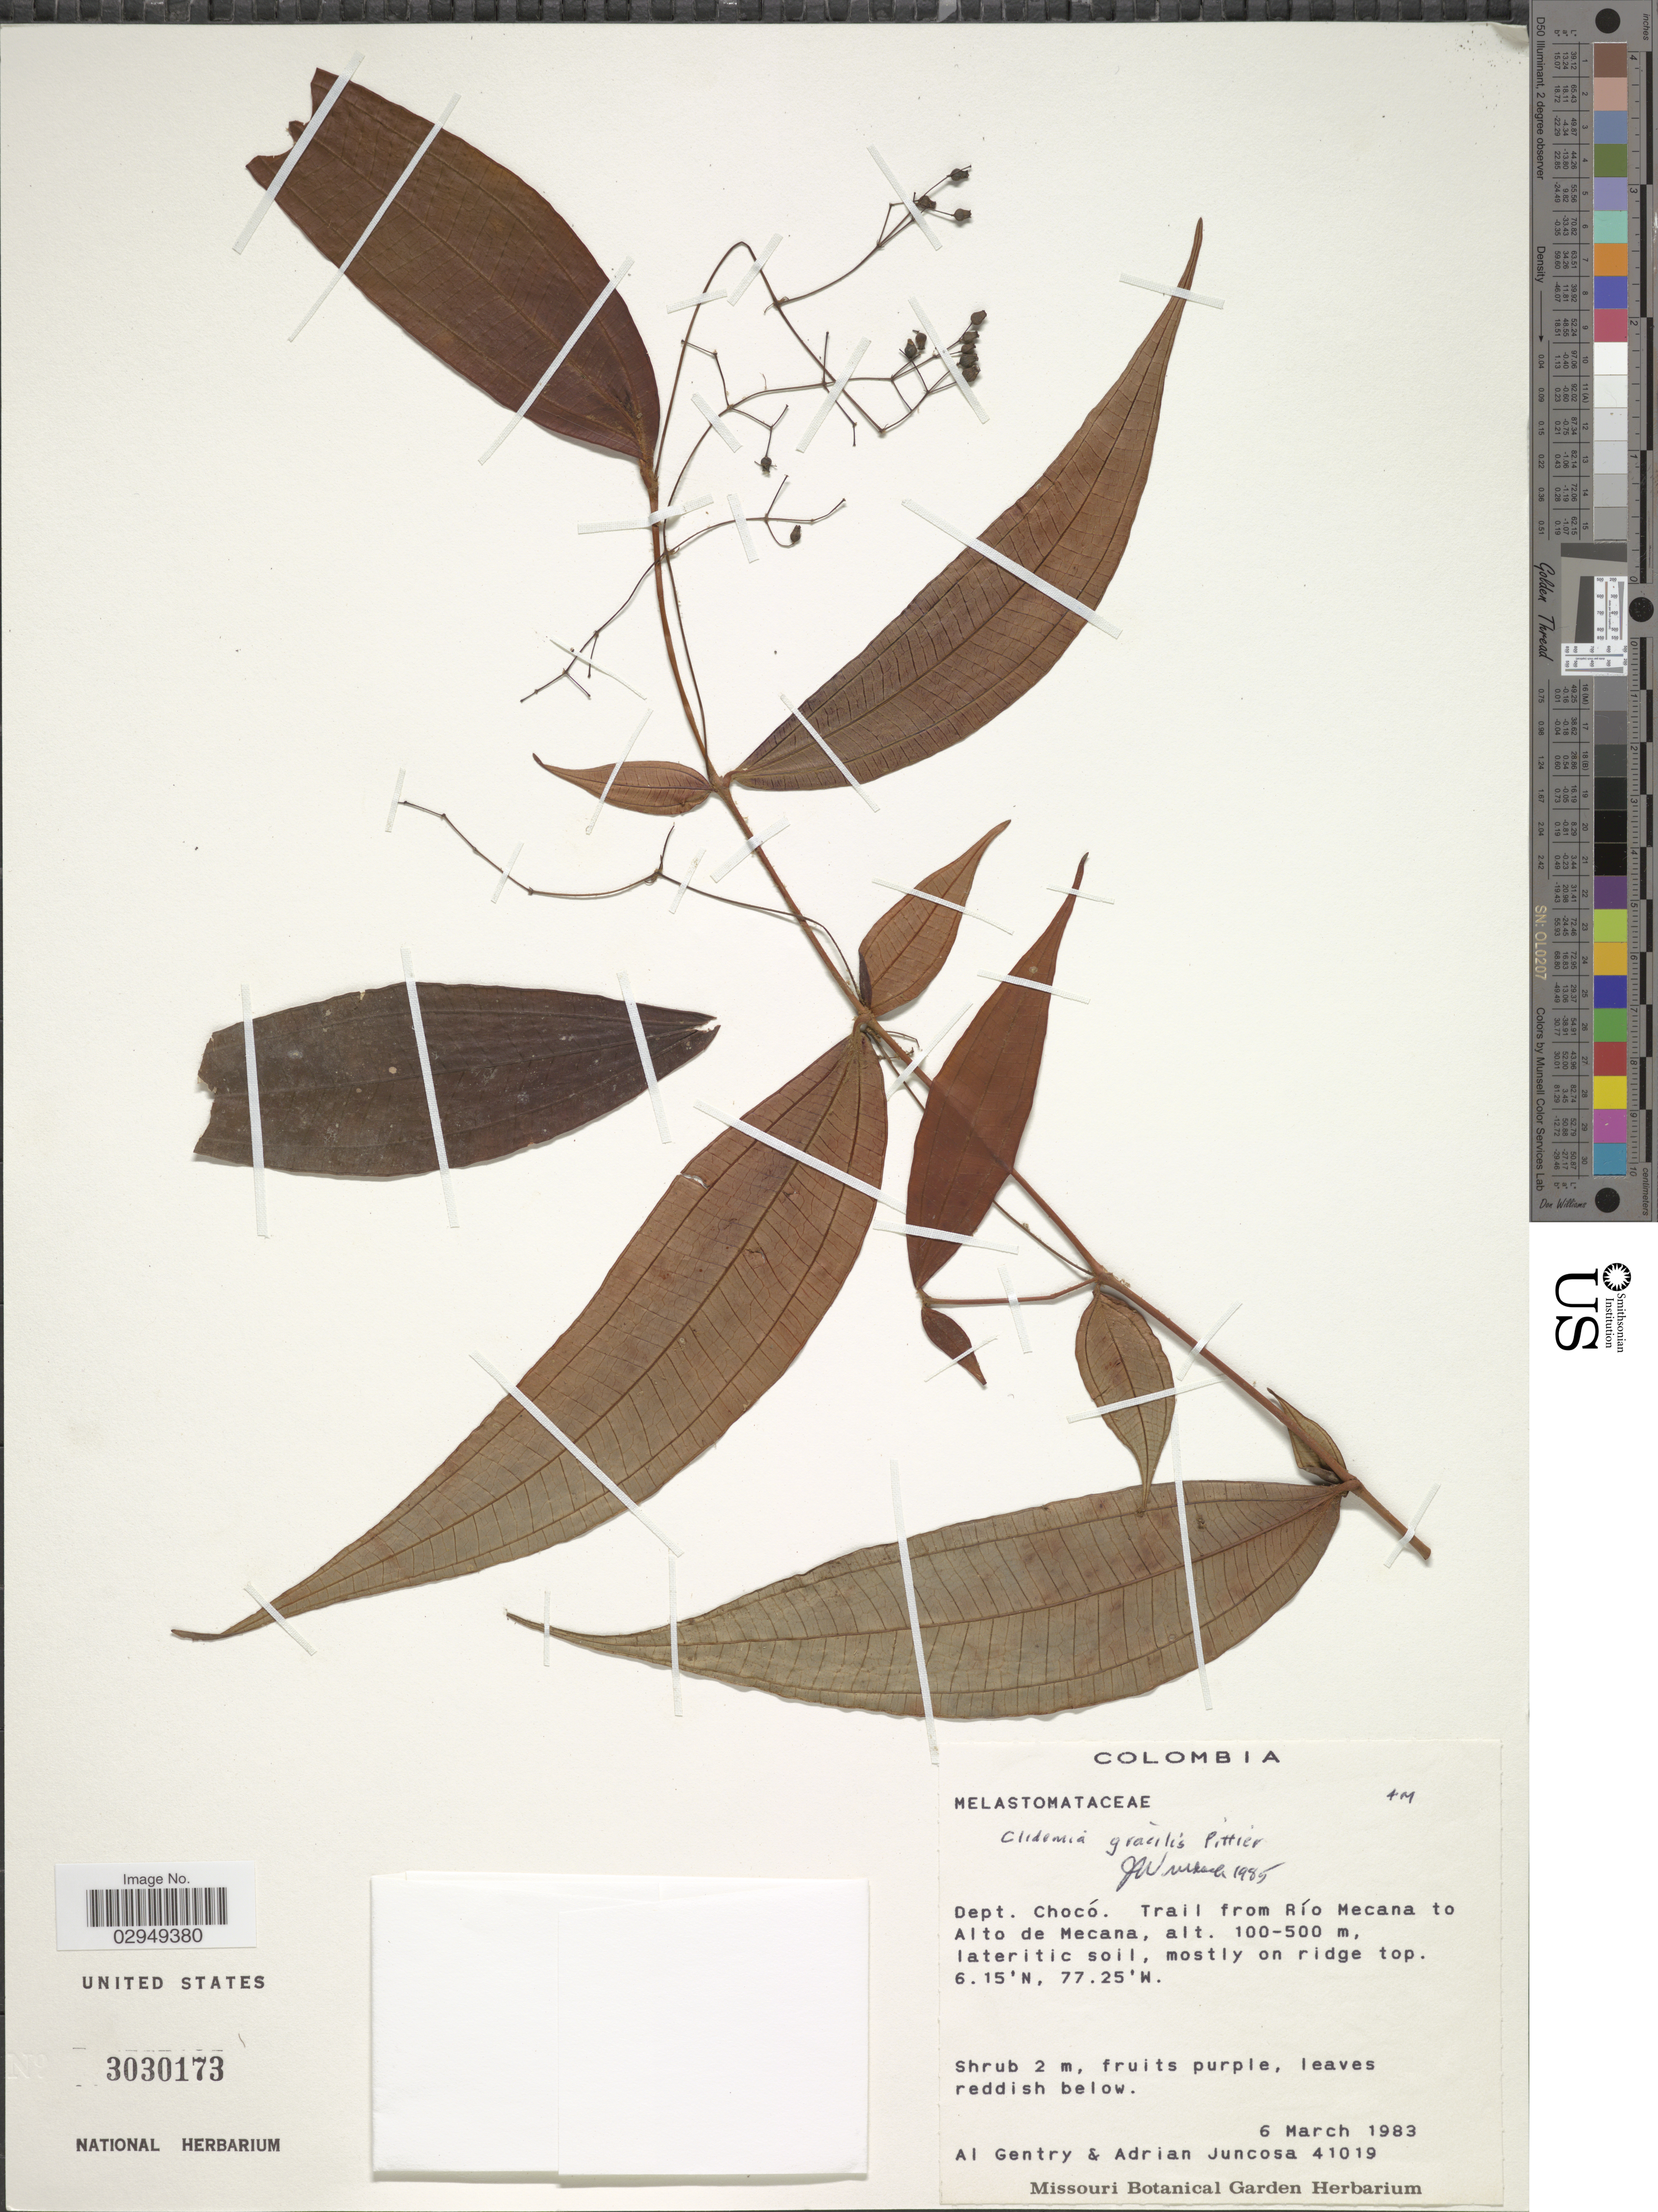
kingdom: Plantae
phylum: Tracheophyta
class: Magnoliopsida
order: Myrtales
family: Melastomataceae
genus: Clidemia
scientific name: Clidemia gracilis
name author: Pittier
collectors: A. H. Gentry & A. Juncosa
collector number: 41019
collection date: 1983-03-06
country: Colombia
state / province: Chocó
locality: Dept. Chocó. Trail from Río Mecana to Alto de Mecana.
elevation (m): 100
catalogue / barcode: US 3030173